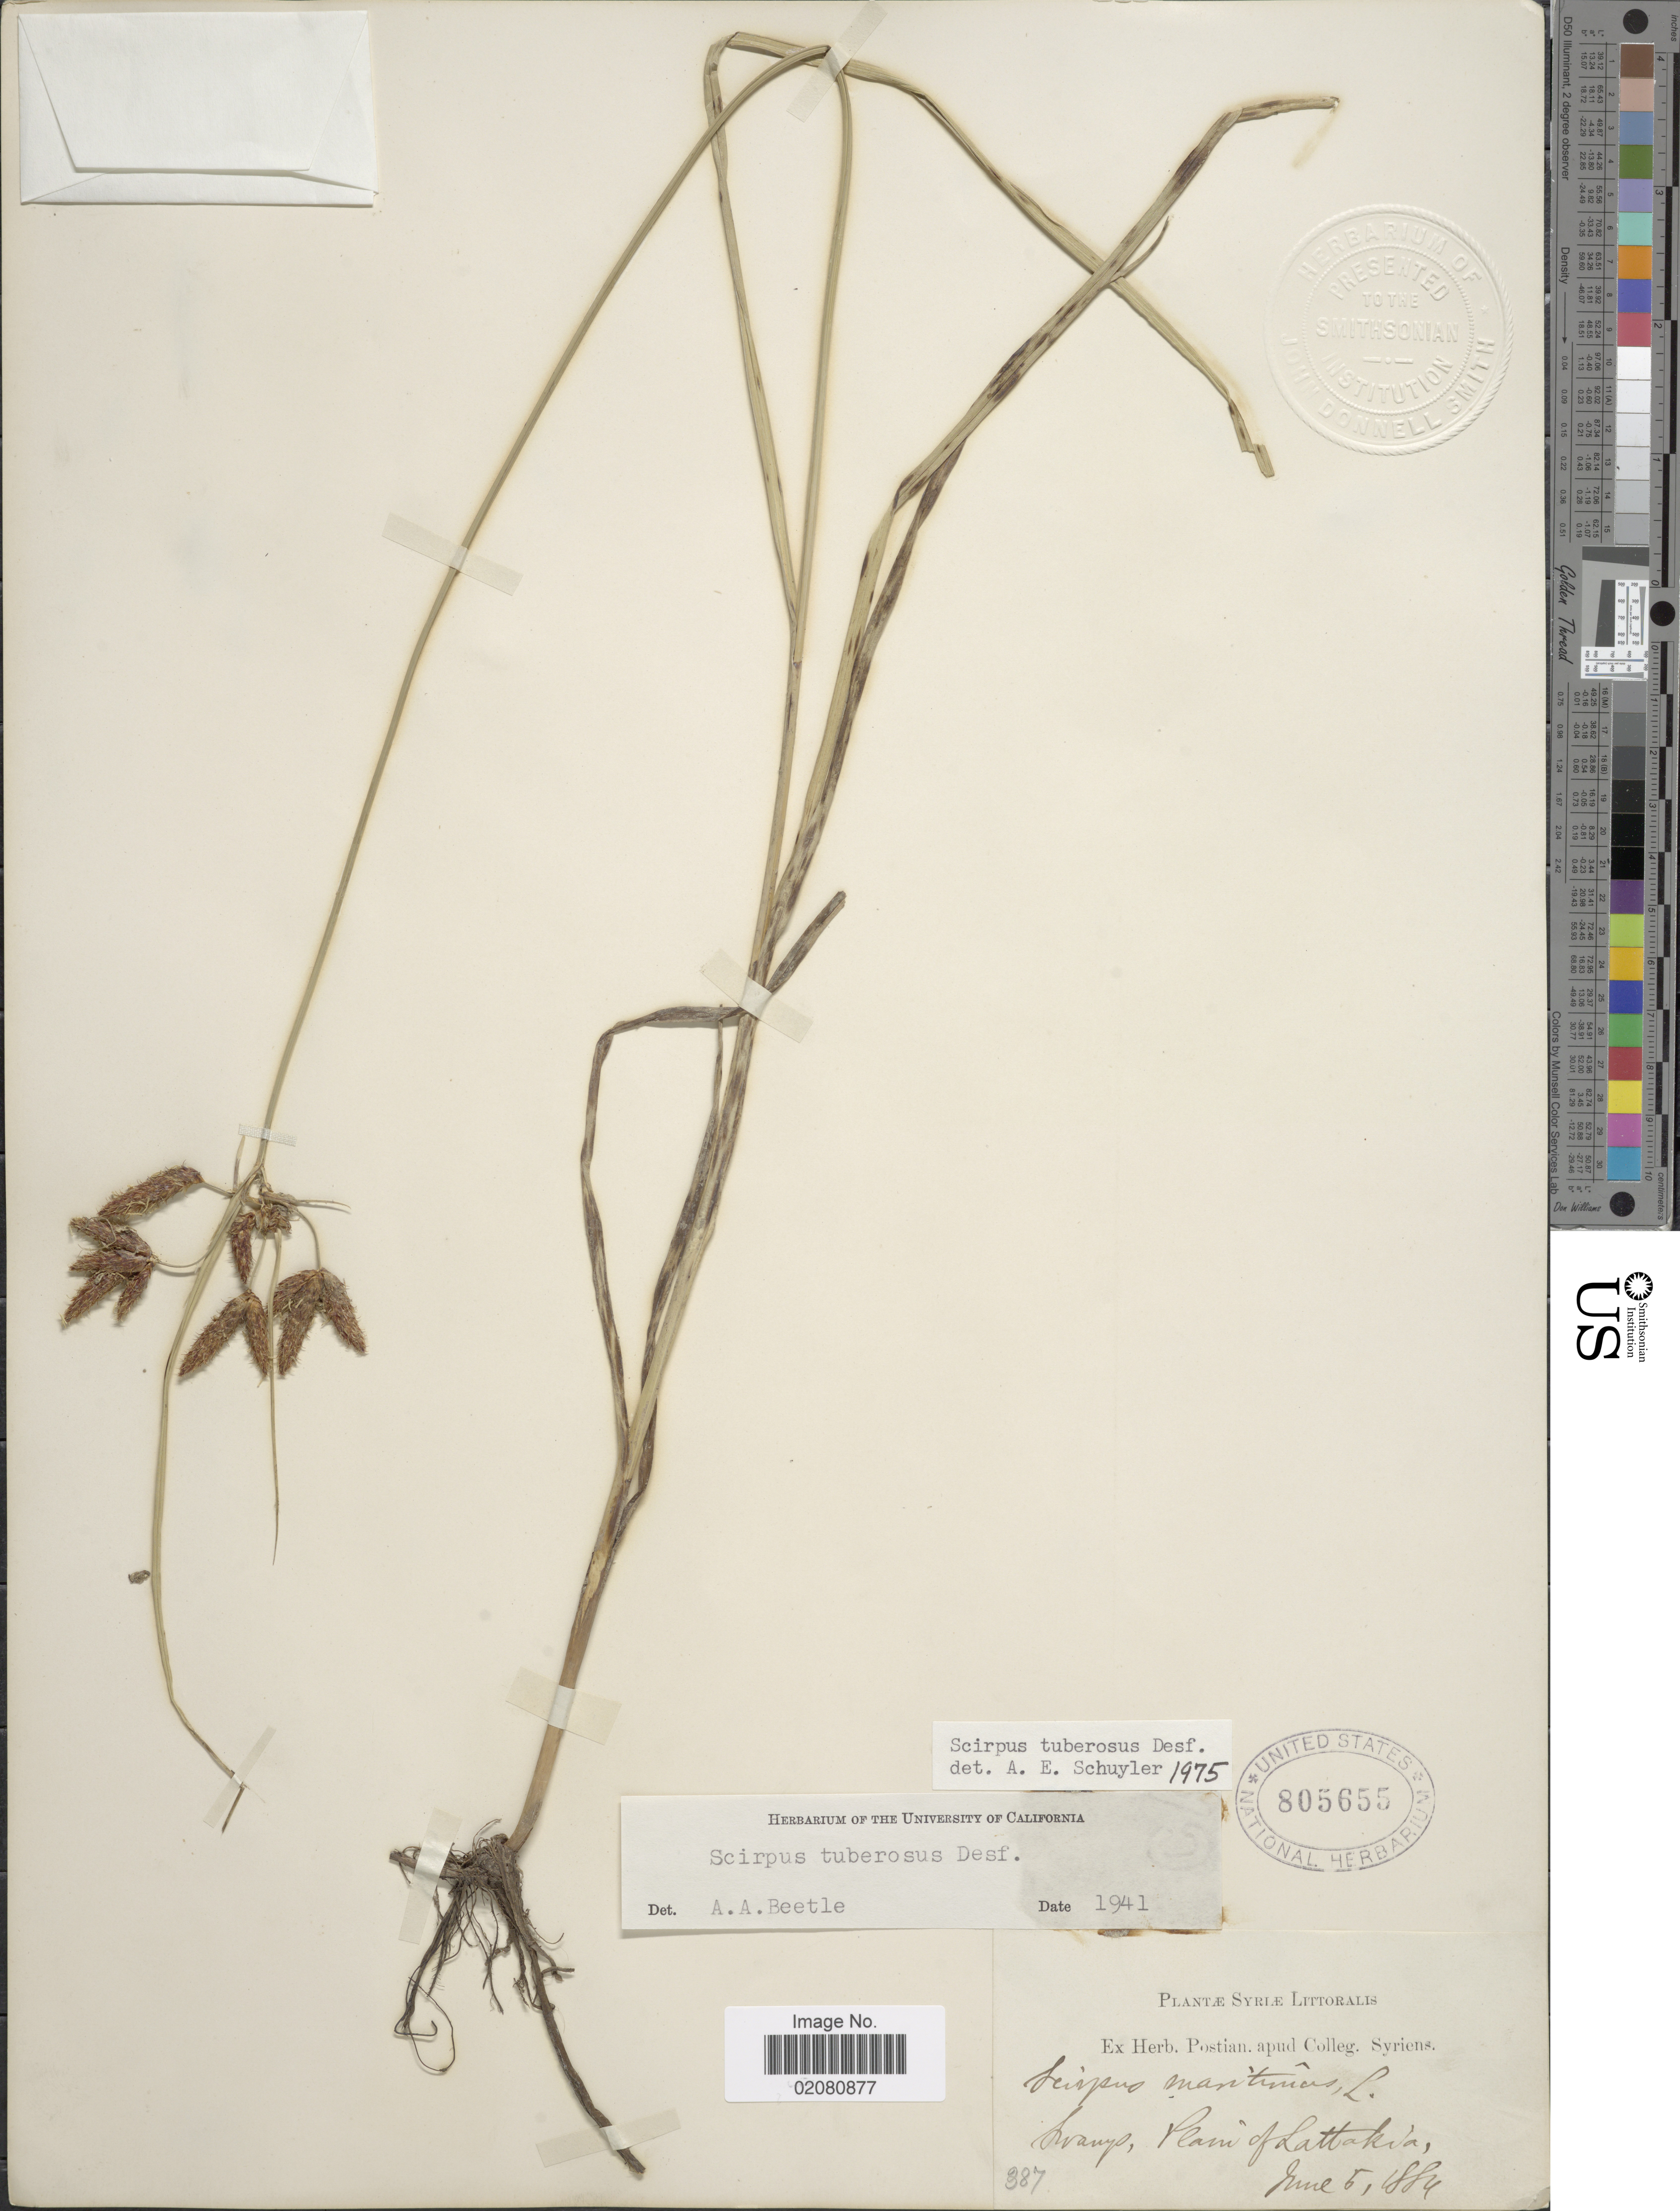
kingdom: Plantae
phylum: Tracheophyta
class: Liliopsida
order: Poales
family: Cyperaceae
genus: Bolboschoenus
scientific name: Bolboschoenus glaucus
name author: (Lam.) S.G. Sm.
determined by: Strong, Mark T., (BOT), Smithsonian Institution - National Museum of Natural History (UNITED STATES)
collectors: ex herb. Postian. apud Colleg. Syriens. Protest. USE "Fannie P. A. Shepard" (10308853) AS PRIMARY COLLECTOR INSTEAD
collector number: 387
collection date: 1884-06-05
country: Syria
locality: Syriæ Littoralis. Swamp, Plain of Lattakia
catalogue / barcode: US 805655